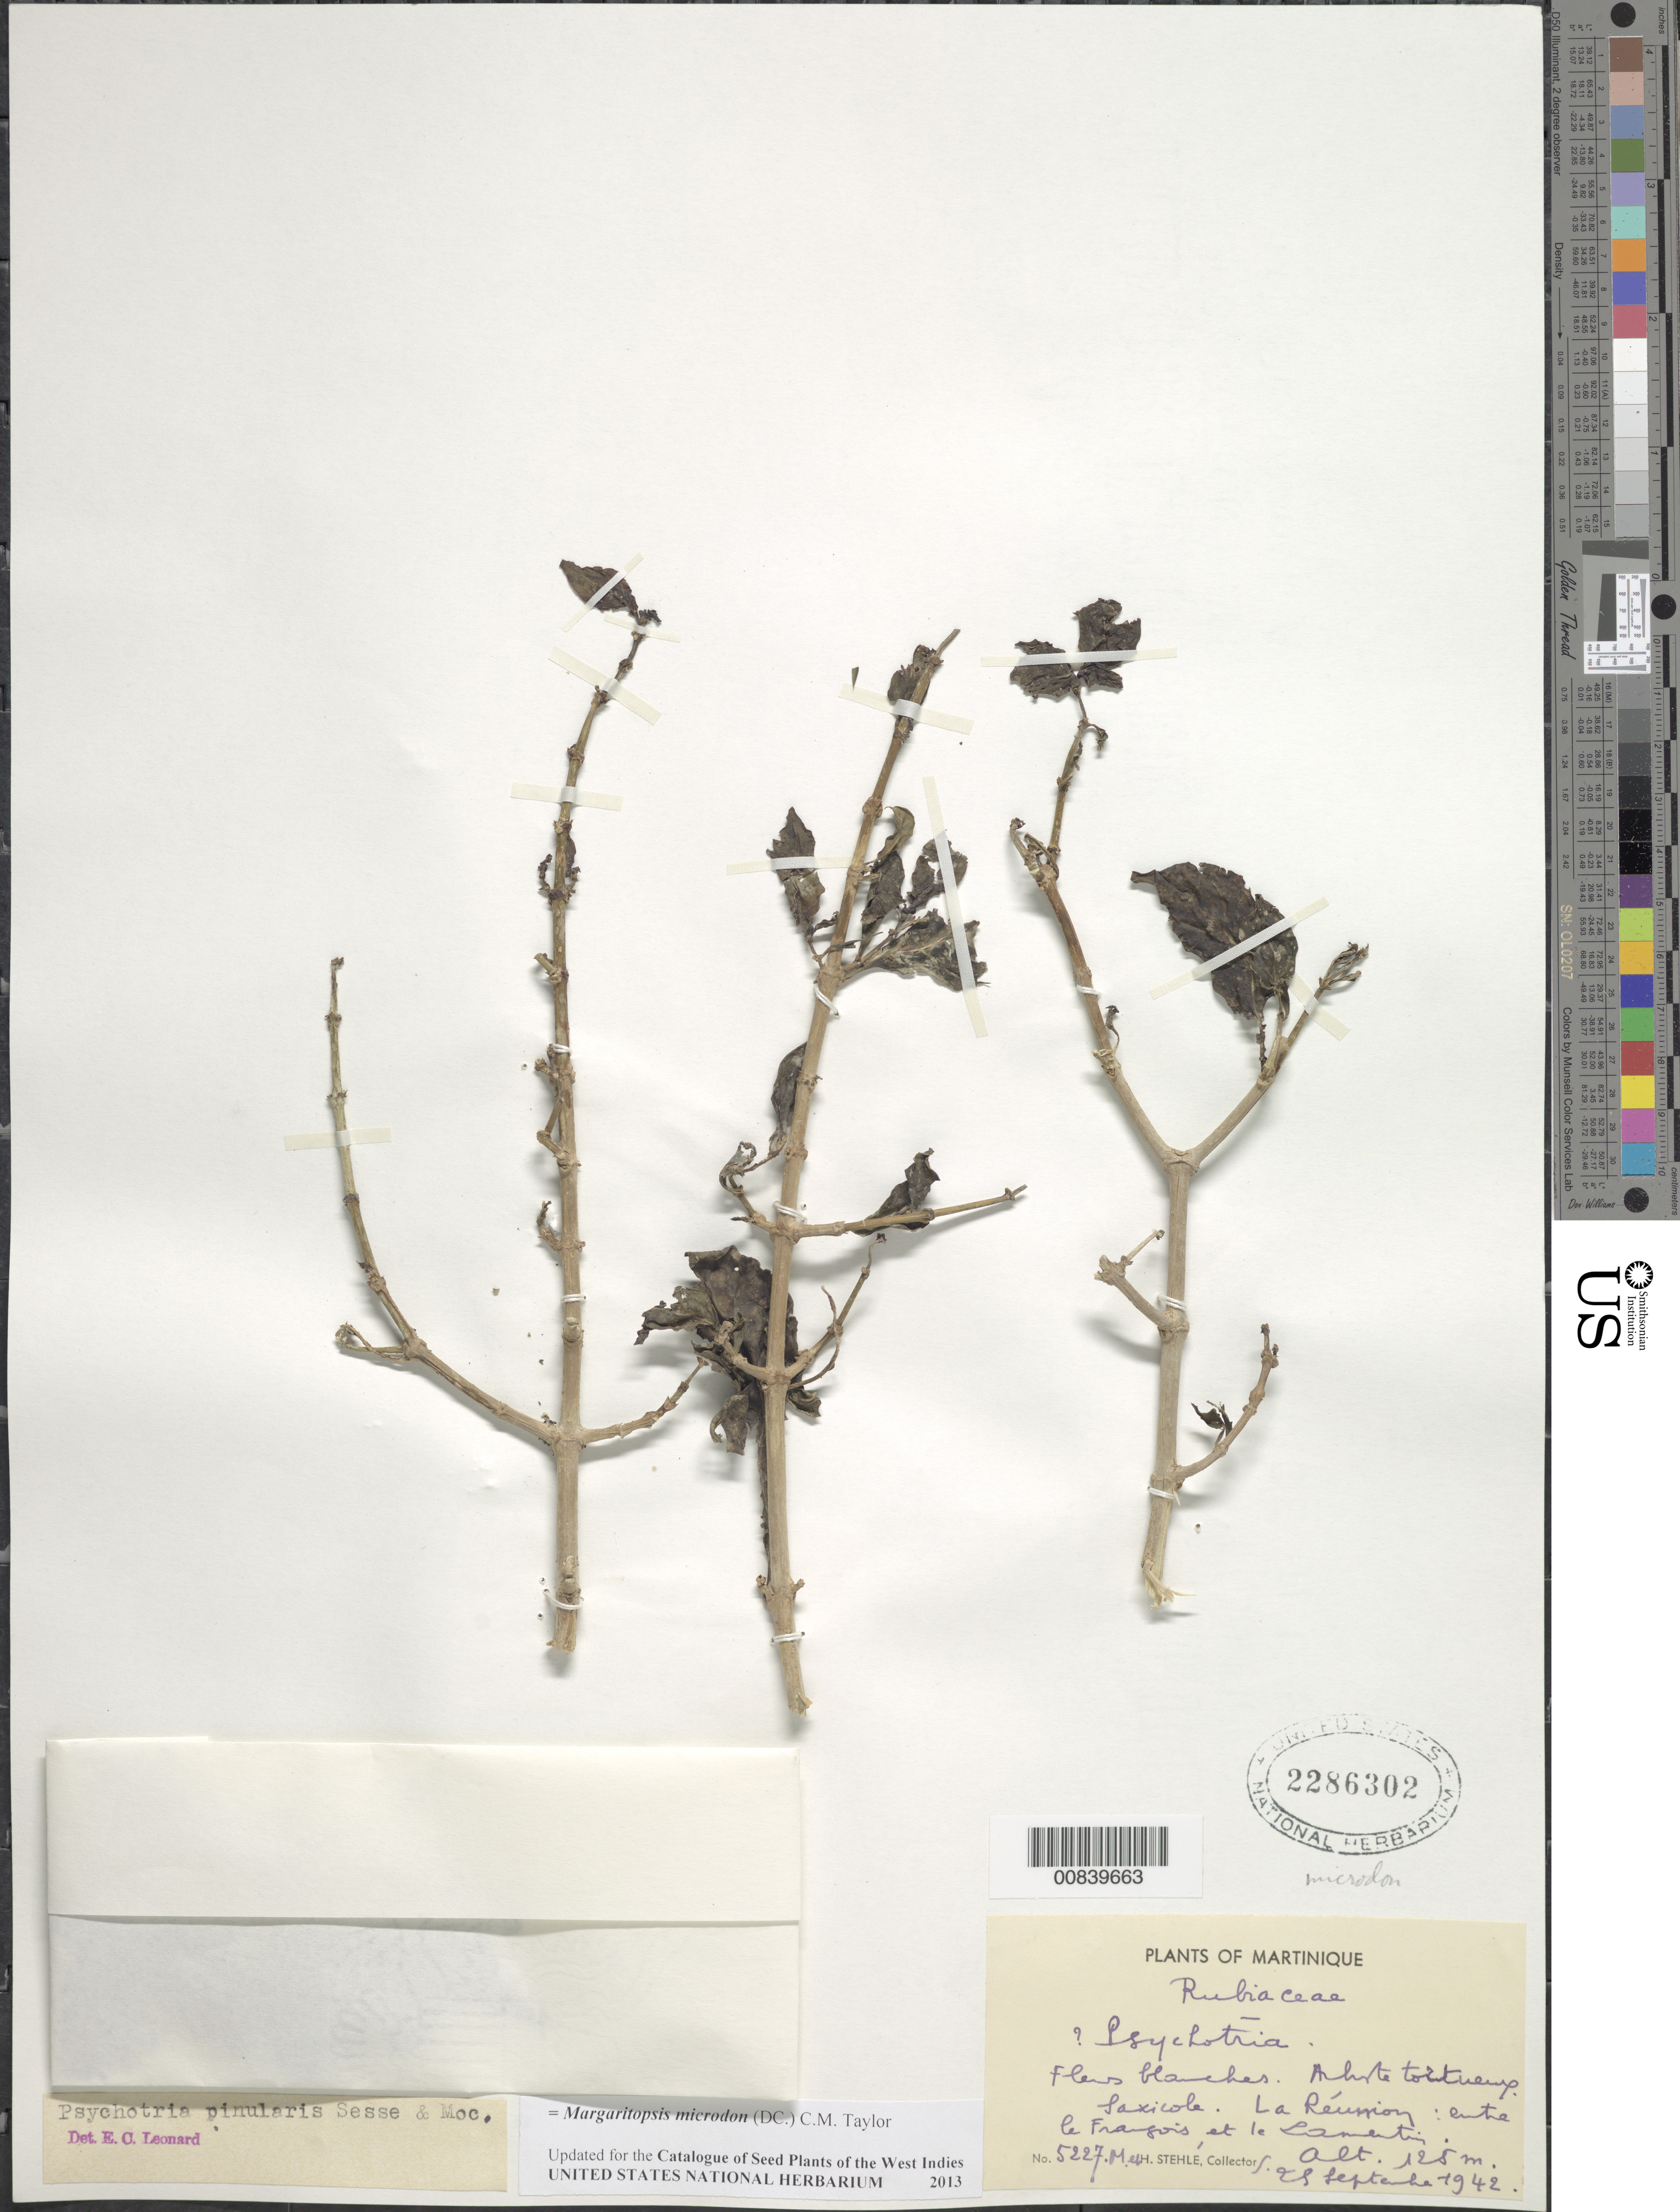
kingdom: Plantae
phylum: Tracheophyta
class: Magnoliopsida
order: Gentianales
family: Rubiaceae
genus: Margaritopsis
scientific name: Margaritopsis microdon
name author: (DC.) C.M. Taylor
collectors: M. Stehlé & H. Stehlé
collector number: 5227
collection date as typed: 18 Sep 1942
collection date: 1942-09-18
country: Martinique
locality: La Réunion: entre le Fragois et le Lamentin (sp?)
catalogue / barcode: US 2286302